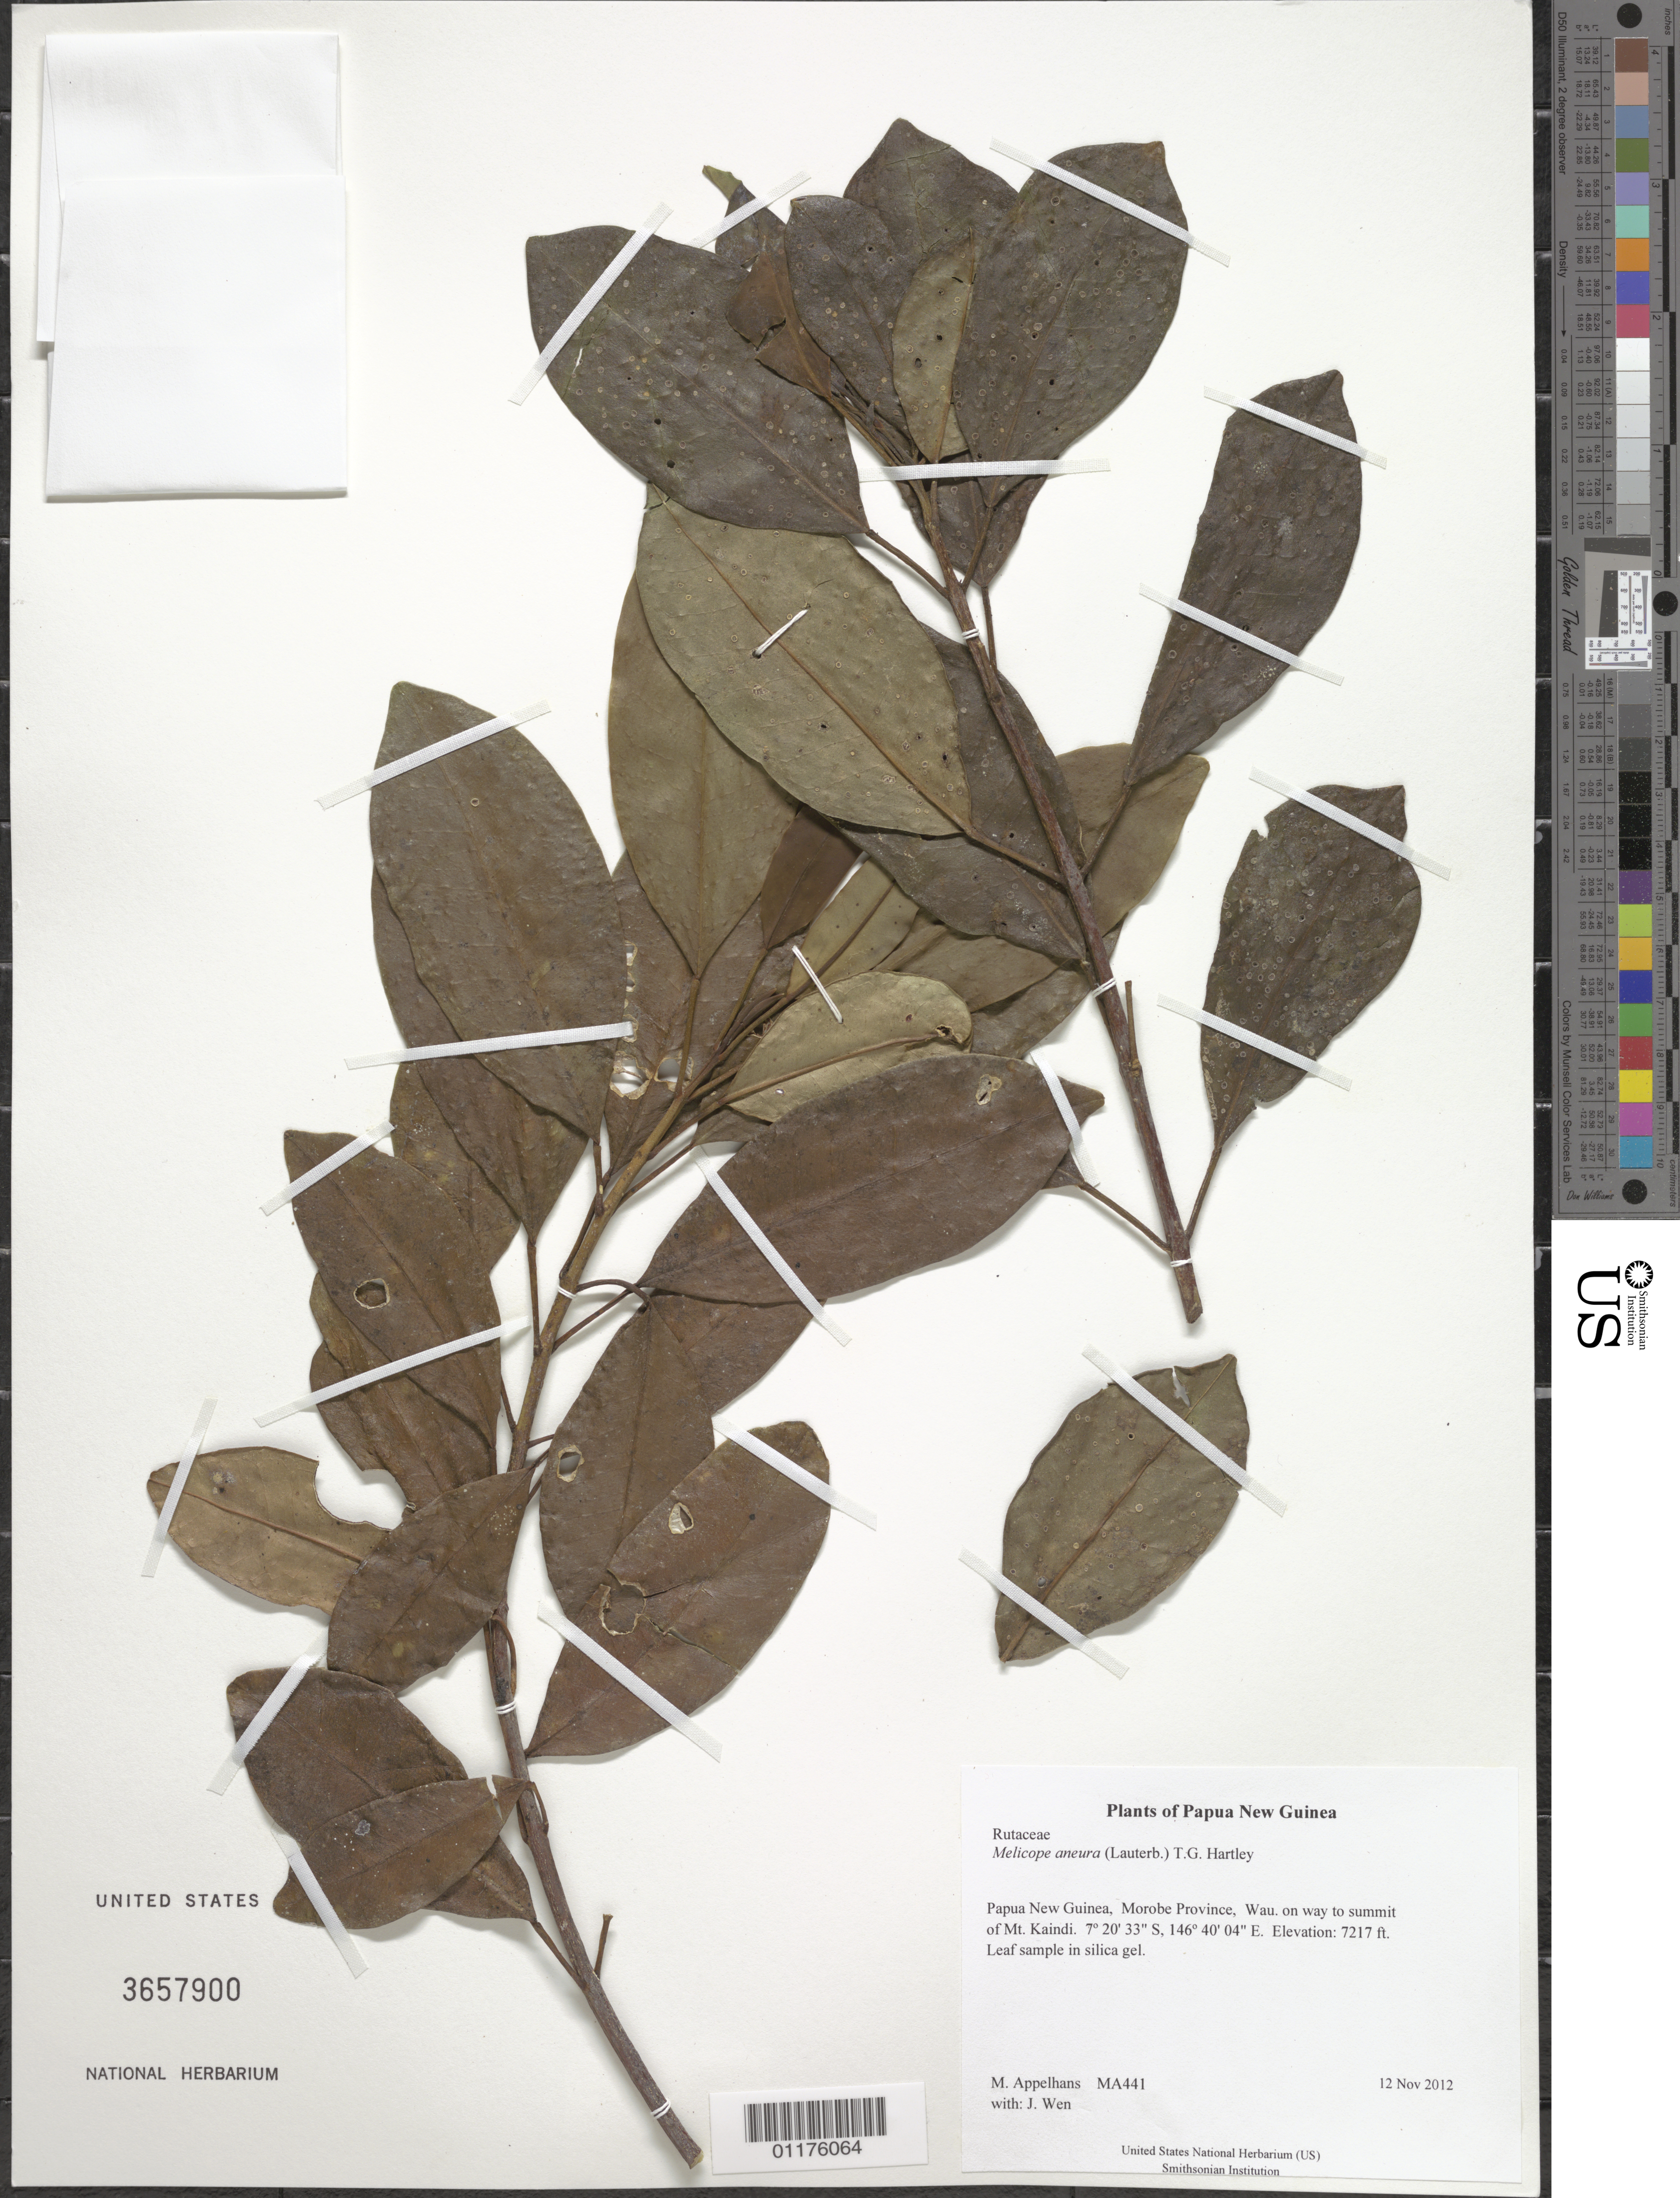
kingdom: Plantae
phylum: Tracheophyta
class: Magnoliopsida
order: Sapindales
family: Rutaceae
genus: Melicope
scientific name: Melicope aneura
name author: (Lauterb.) T.G. Hartley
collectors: J. Wen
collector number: MA441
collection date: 2012-11-12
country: Papua New Guinea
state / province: Morobe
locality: Wau. on way to summit of Mt. Kaindi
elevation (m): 2200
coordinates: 7 20.556 S, 146 40.070 E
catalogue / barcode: US 3657900